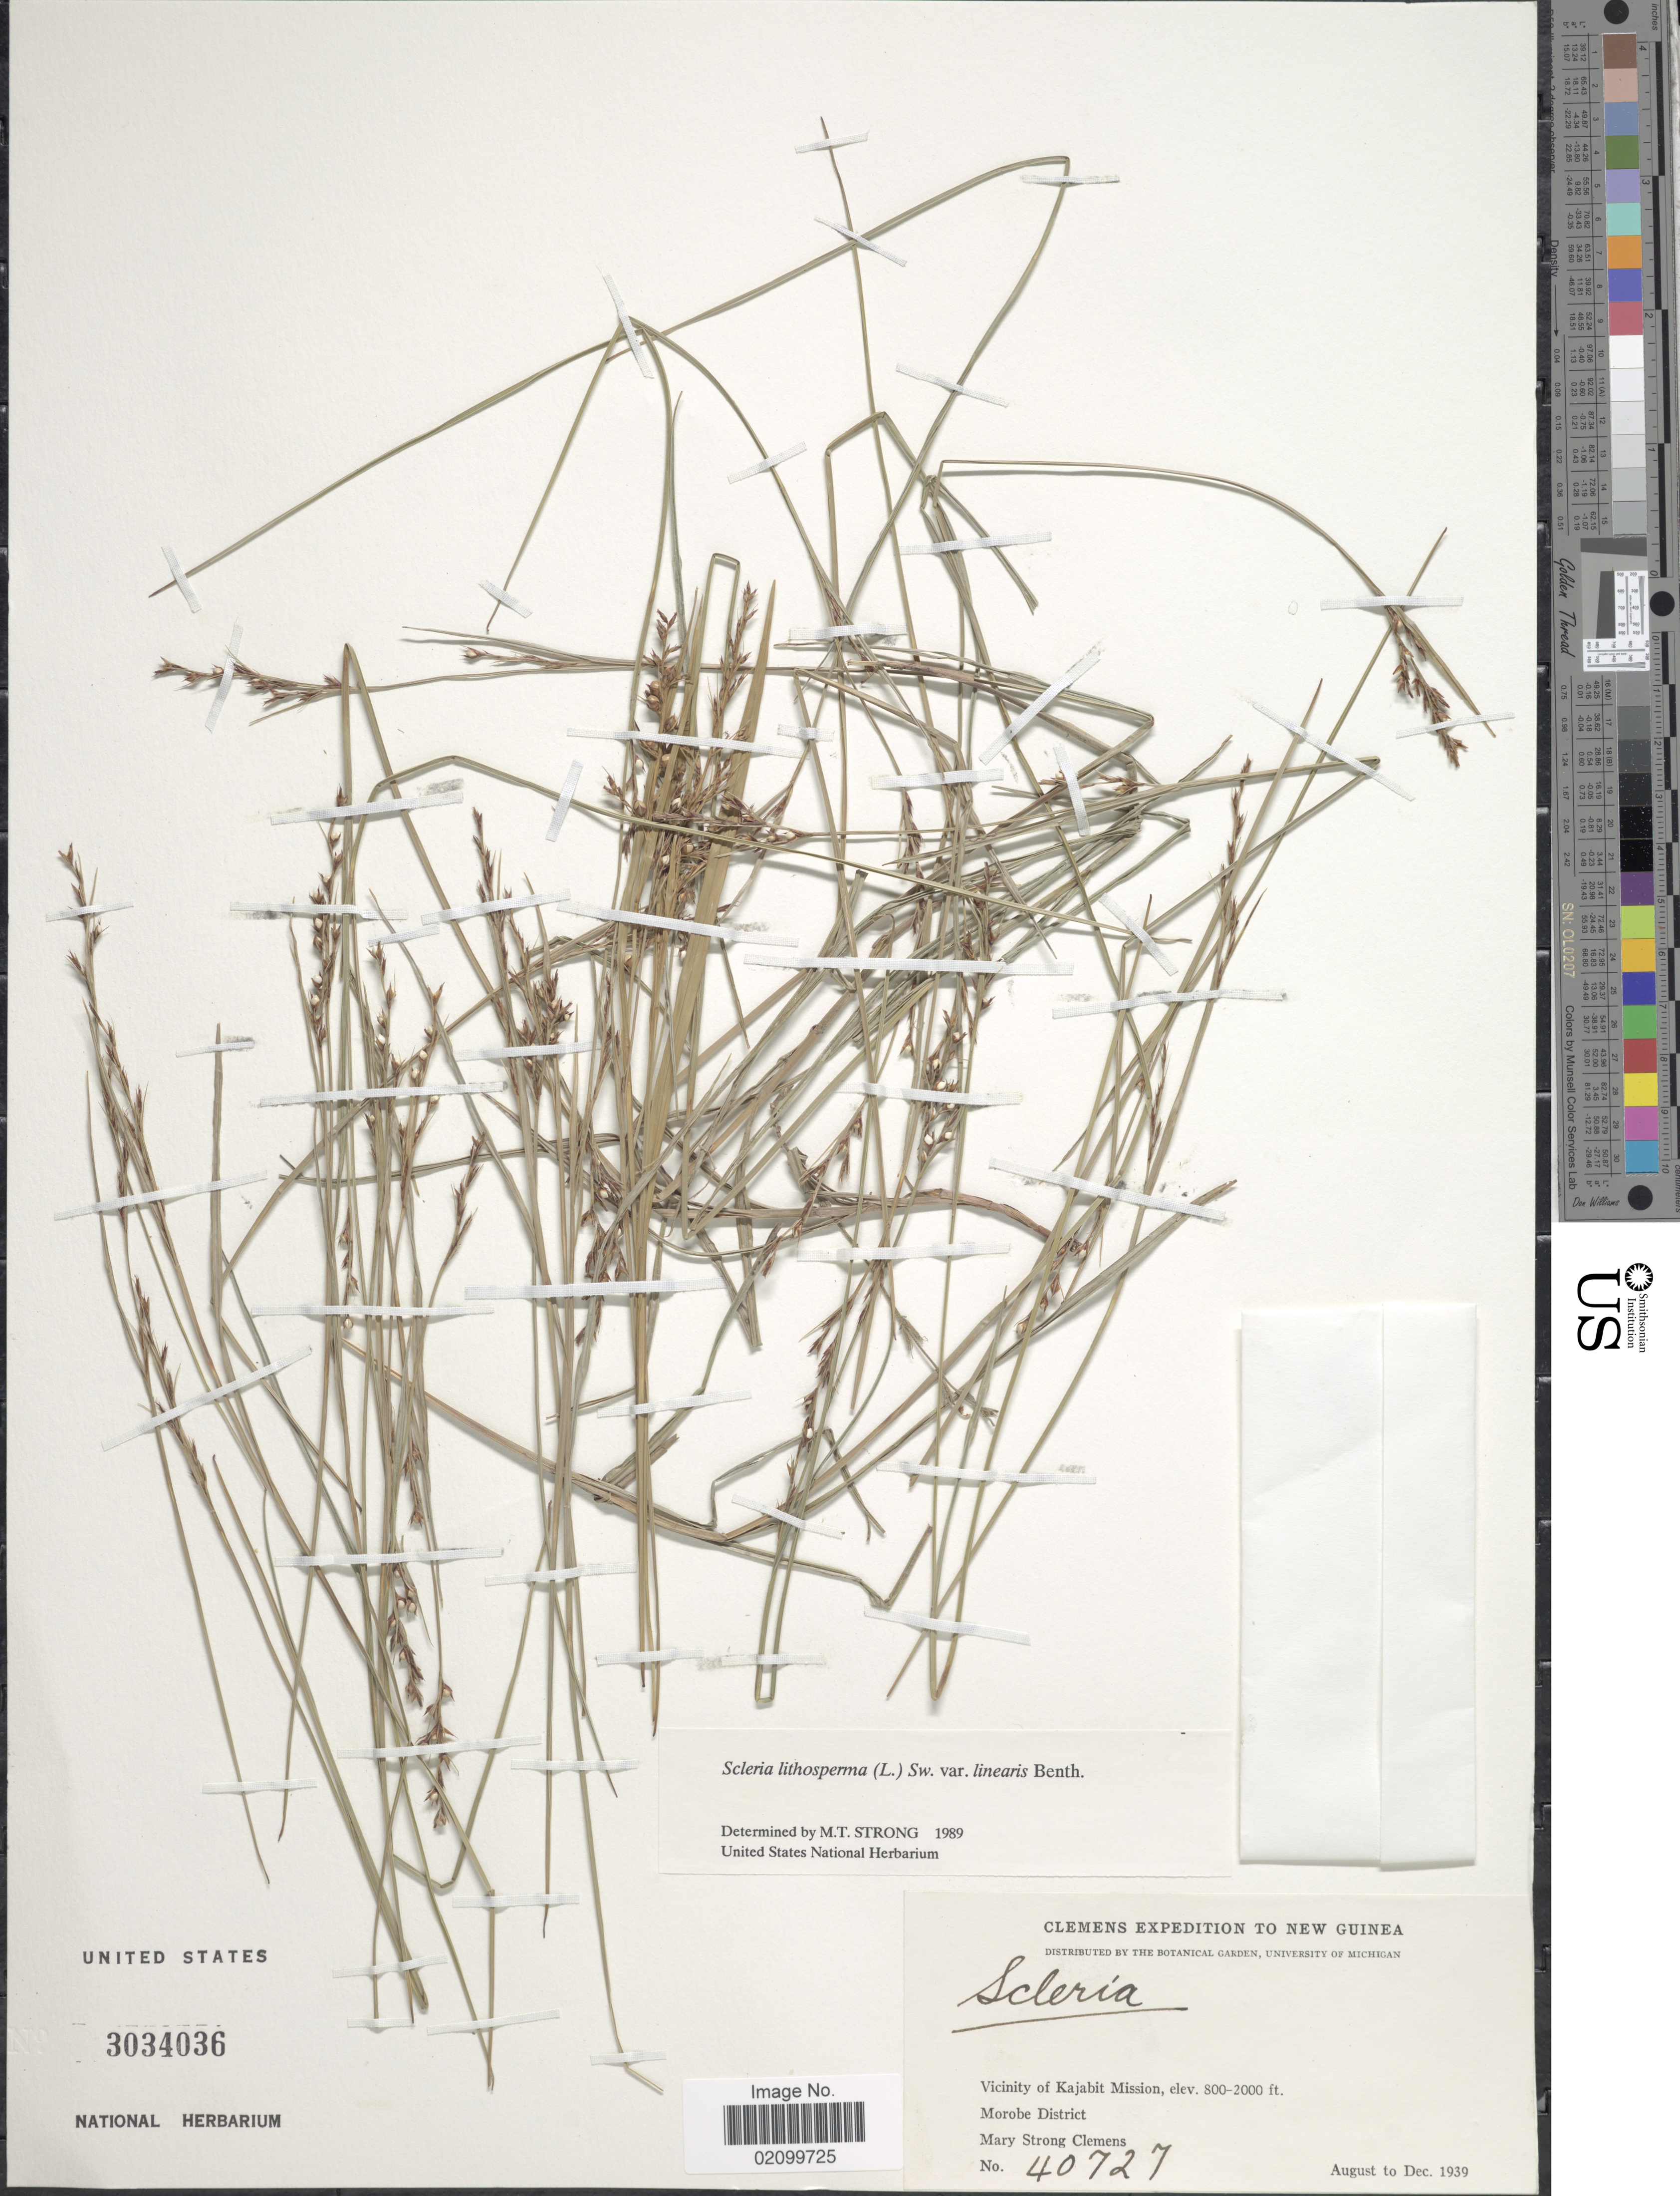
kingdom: Plantae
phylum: Tracheophyta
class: Liliopsida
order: Poales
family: Cyperaceae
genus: Scleria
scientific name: Scleria lithosperma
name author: (L.) Sw.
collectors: M. S. Clemens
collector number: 40727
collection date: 1939-08/1939-12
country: Papua New Guinea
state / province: Morobe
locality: New Guinea. Vicinity of Kajabit Mission. Morobe District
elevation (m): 244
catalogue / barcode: US 3034036